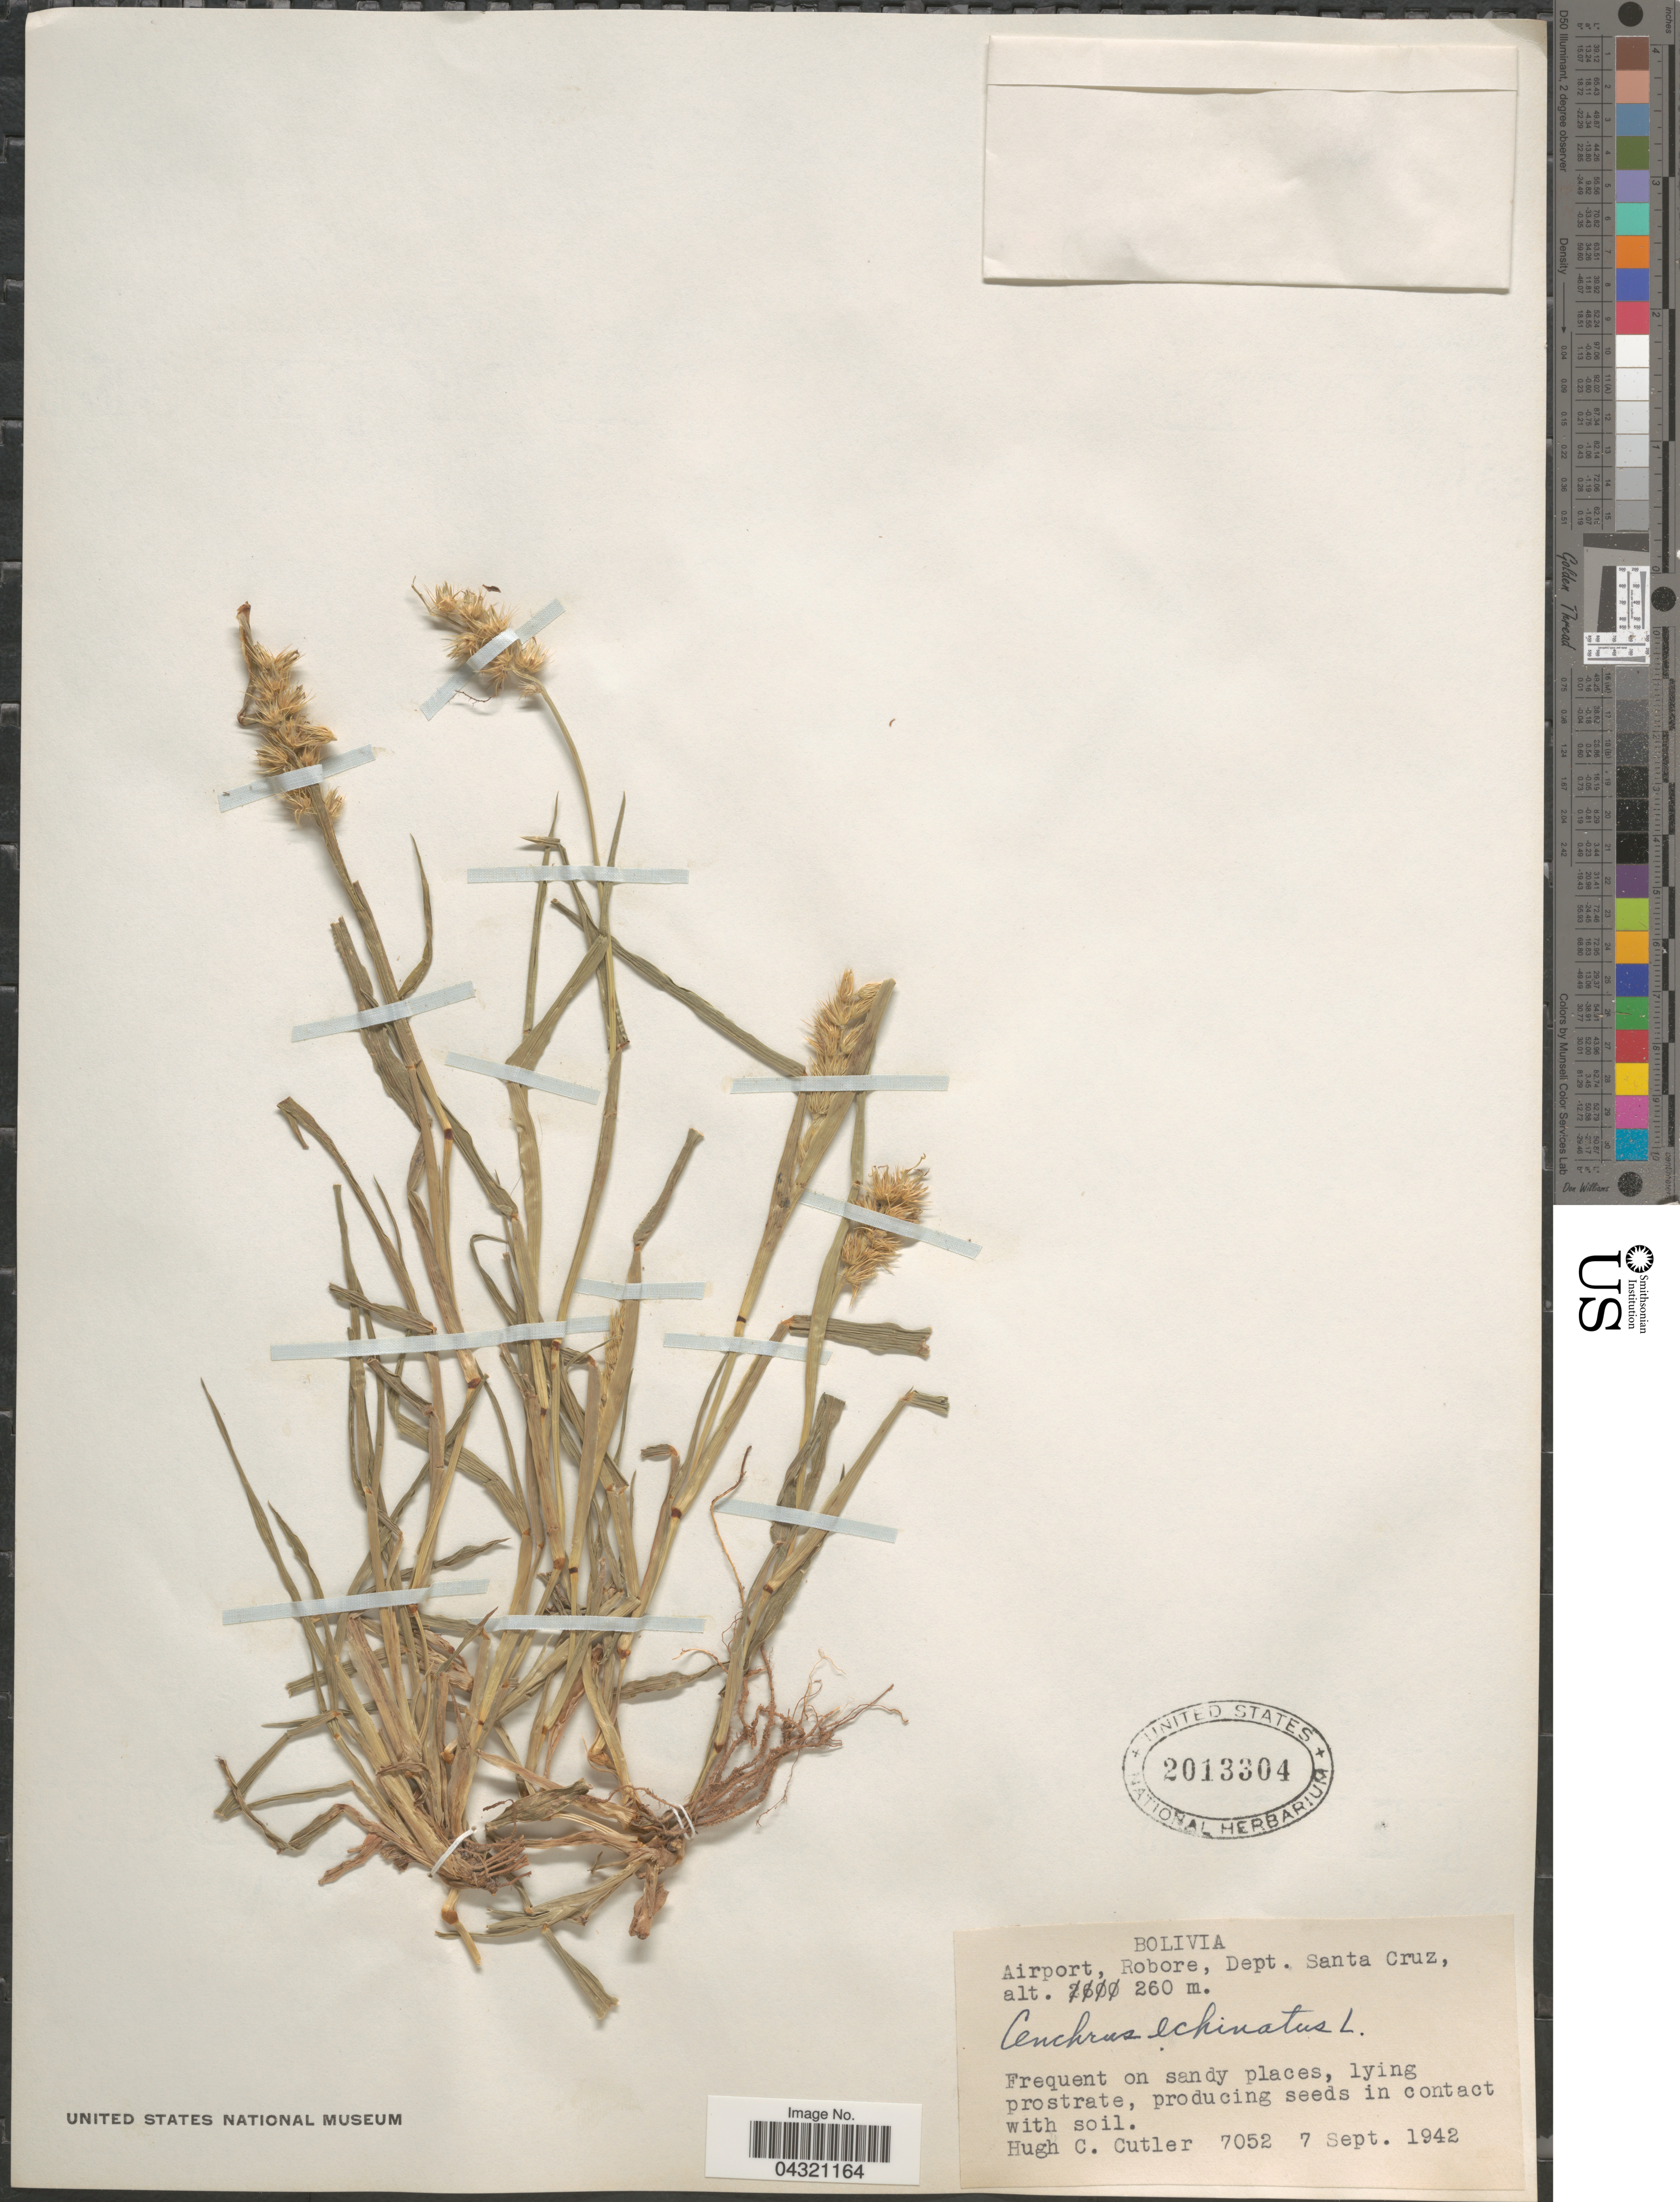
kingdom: Plantae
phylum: Tracheophyta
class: Liliopsida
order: Poales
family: Poaceae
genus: Cenchrus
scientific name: Cenchrus echinatus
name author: L.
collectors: H. C. Cutler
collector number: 7052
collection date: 1942-09-07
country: Bolivia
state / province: Santa Cruz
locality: Airport, Robore, Dept. Santa Cruz.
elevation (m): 260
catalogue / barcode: US 2013304